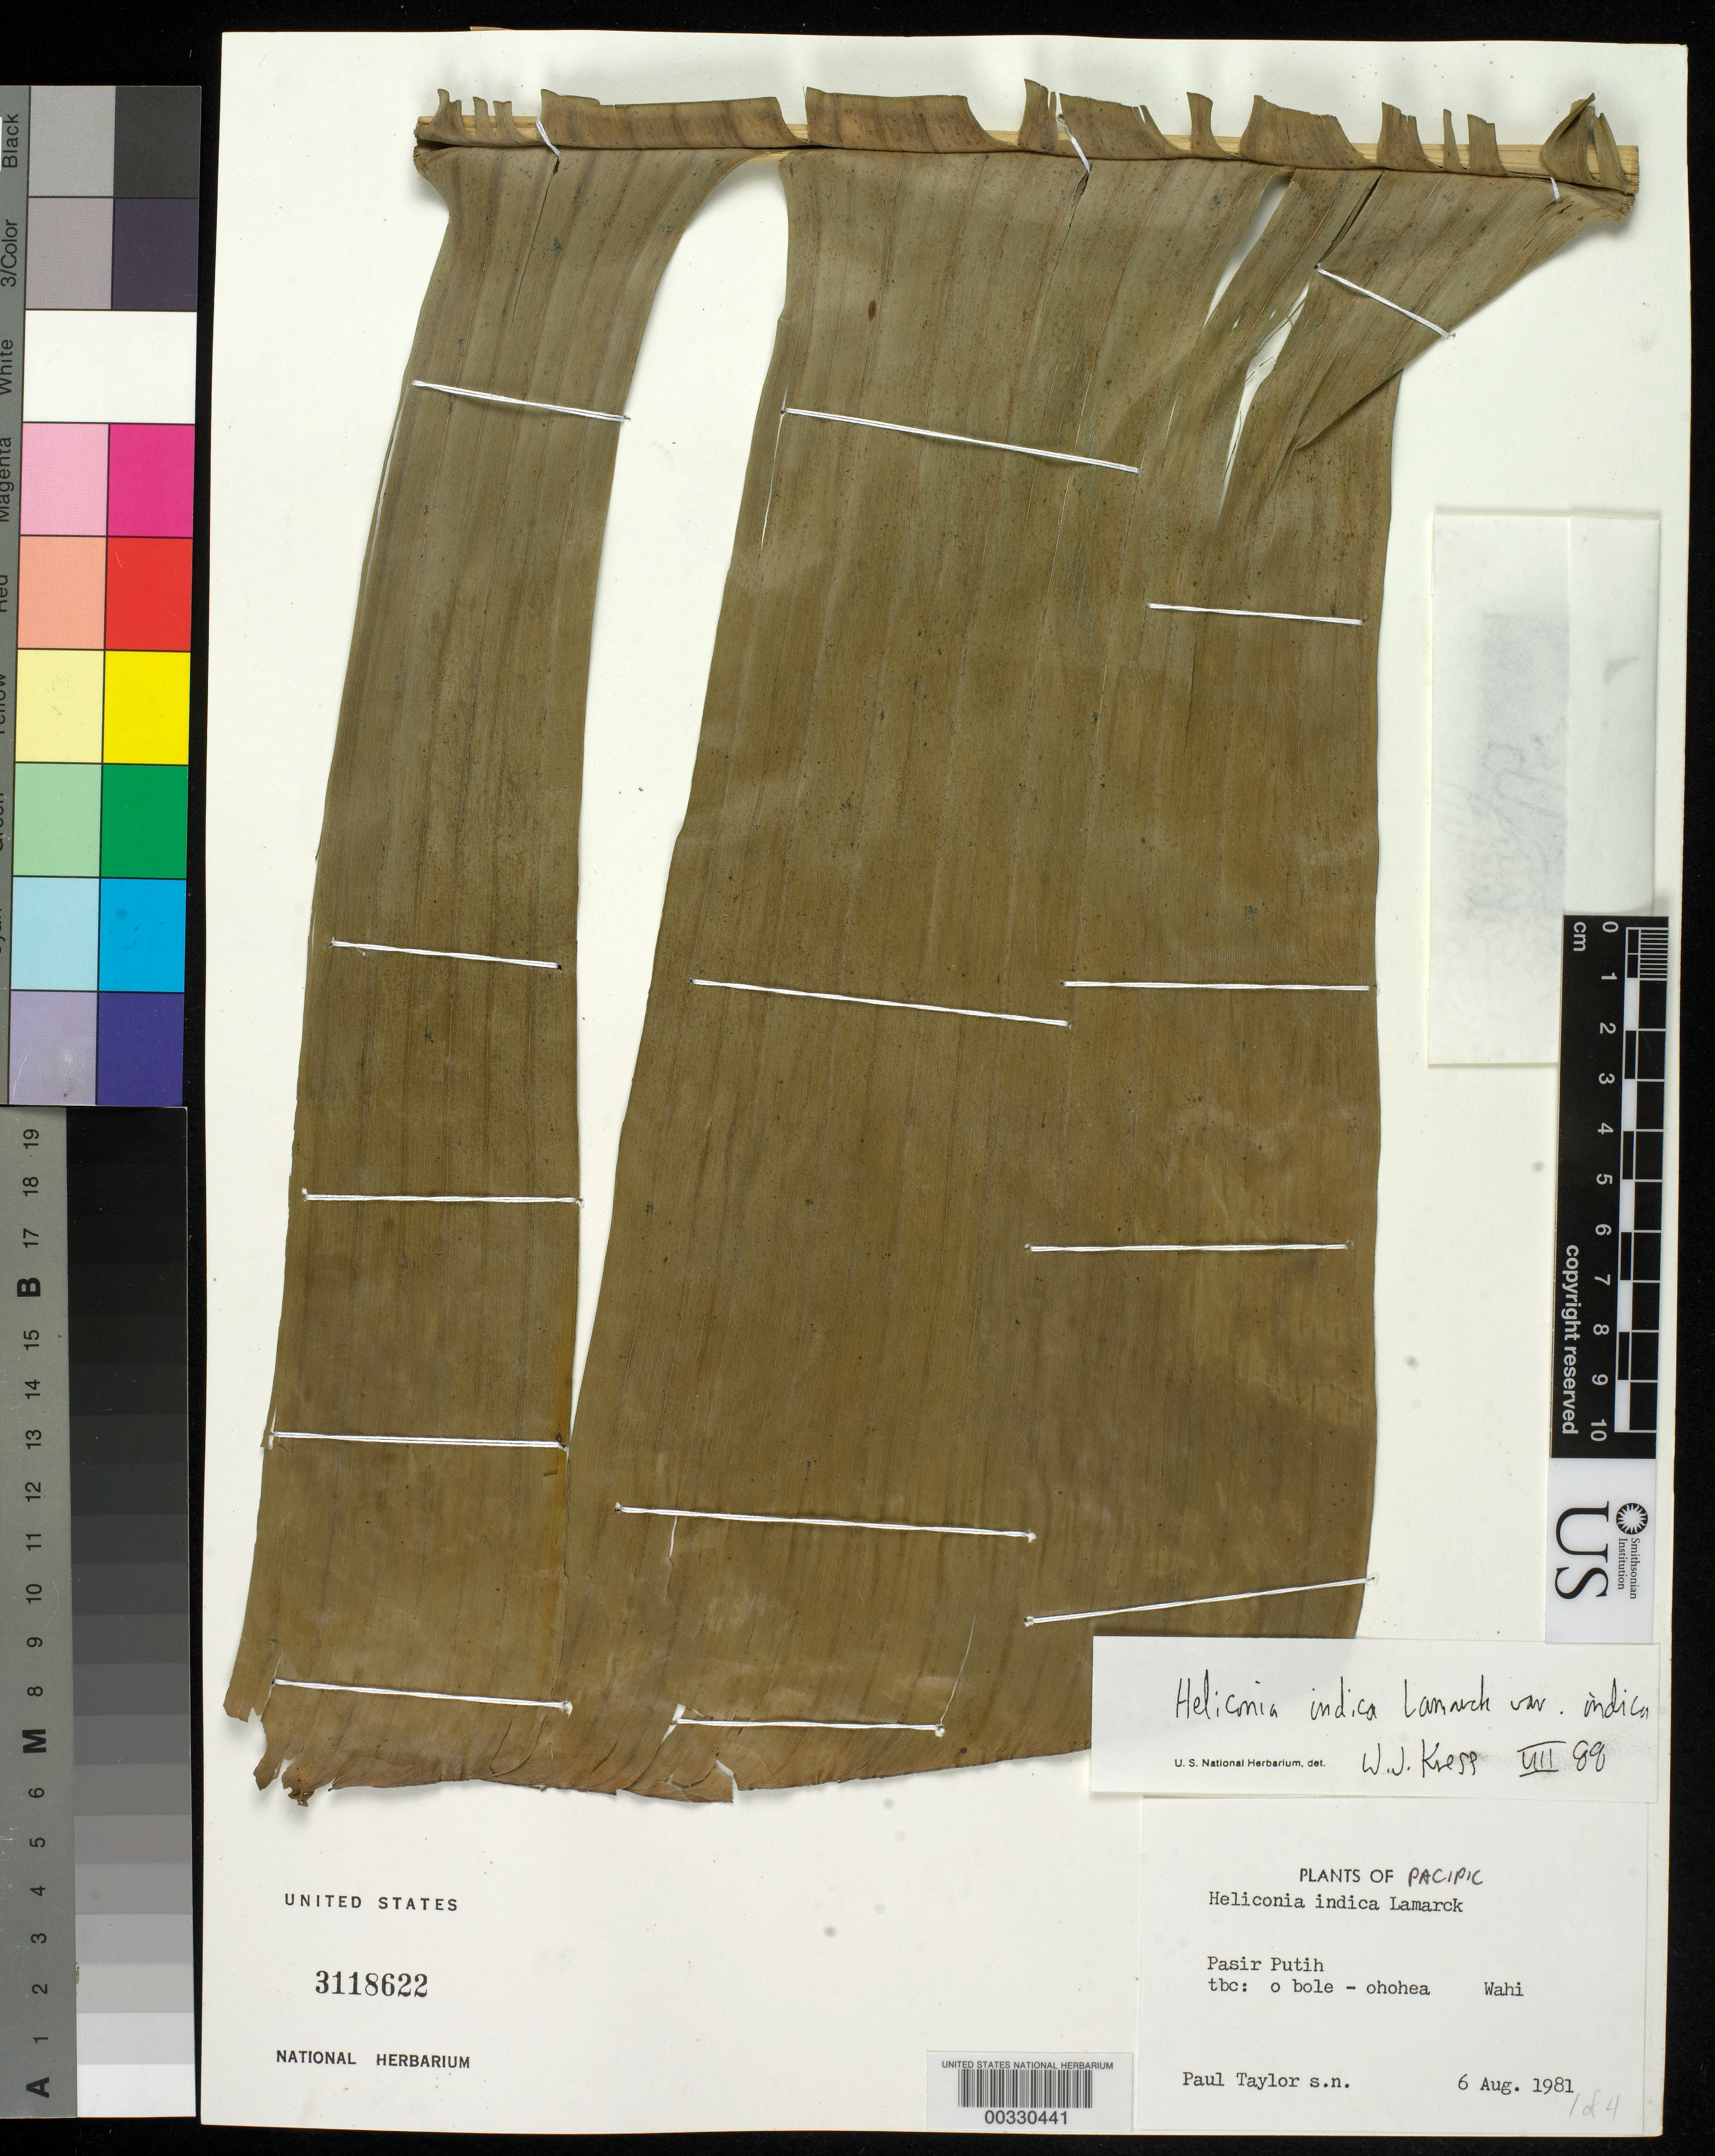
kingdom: Plantae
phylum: Tracheophyta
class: Liliopsida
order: Zingiberales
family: Heliconiaceae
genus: Heliconia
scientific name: Heliconia indica var. indica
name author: Lam.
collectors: P. G. Taylor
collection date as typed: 06 Aug 1981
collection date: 1981-08-06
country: Indonesia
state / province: Maluku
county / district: Maluku Utara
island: Halmahera I.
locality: Pasir Putih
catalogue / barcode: US 3118622